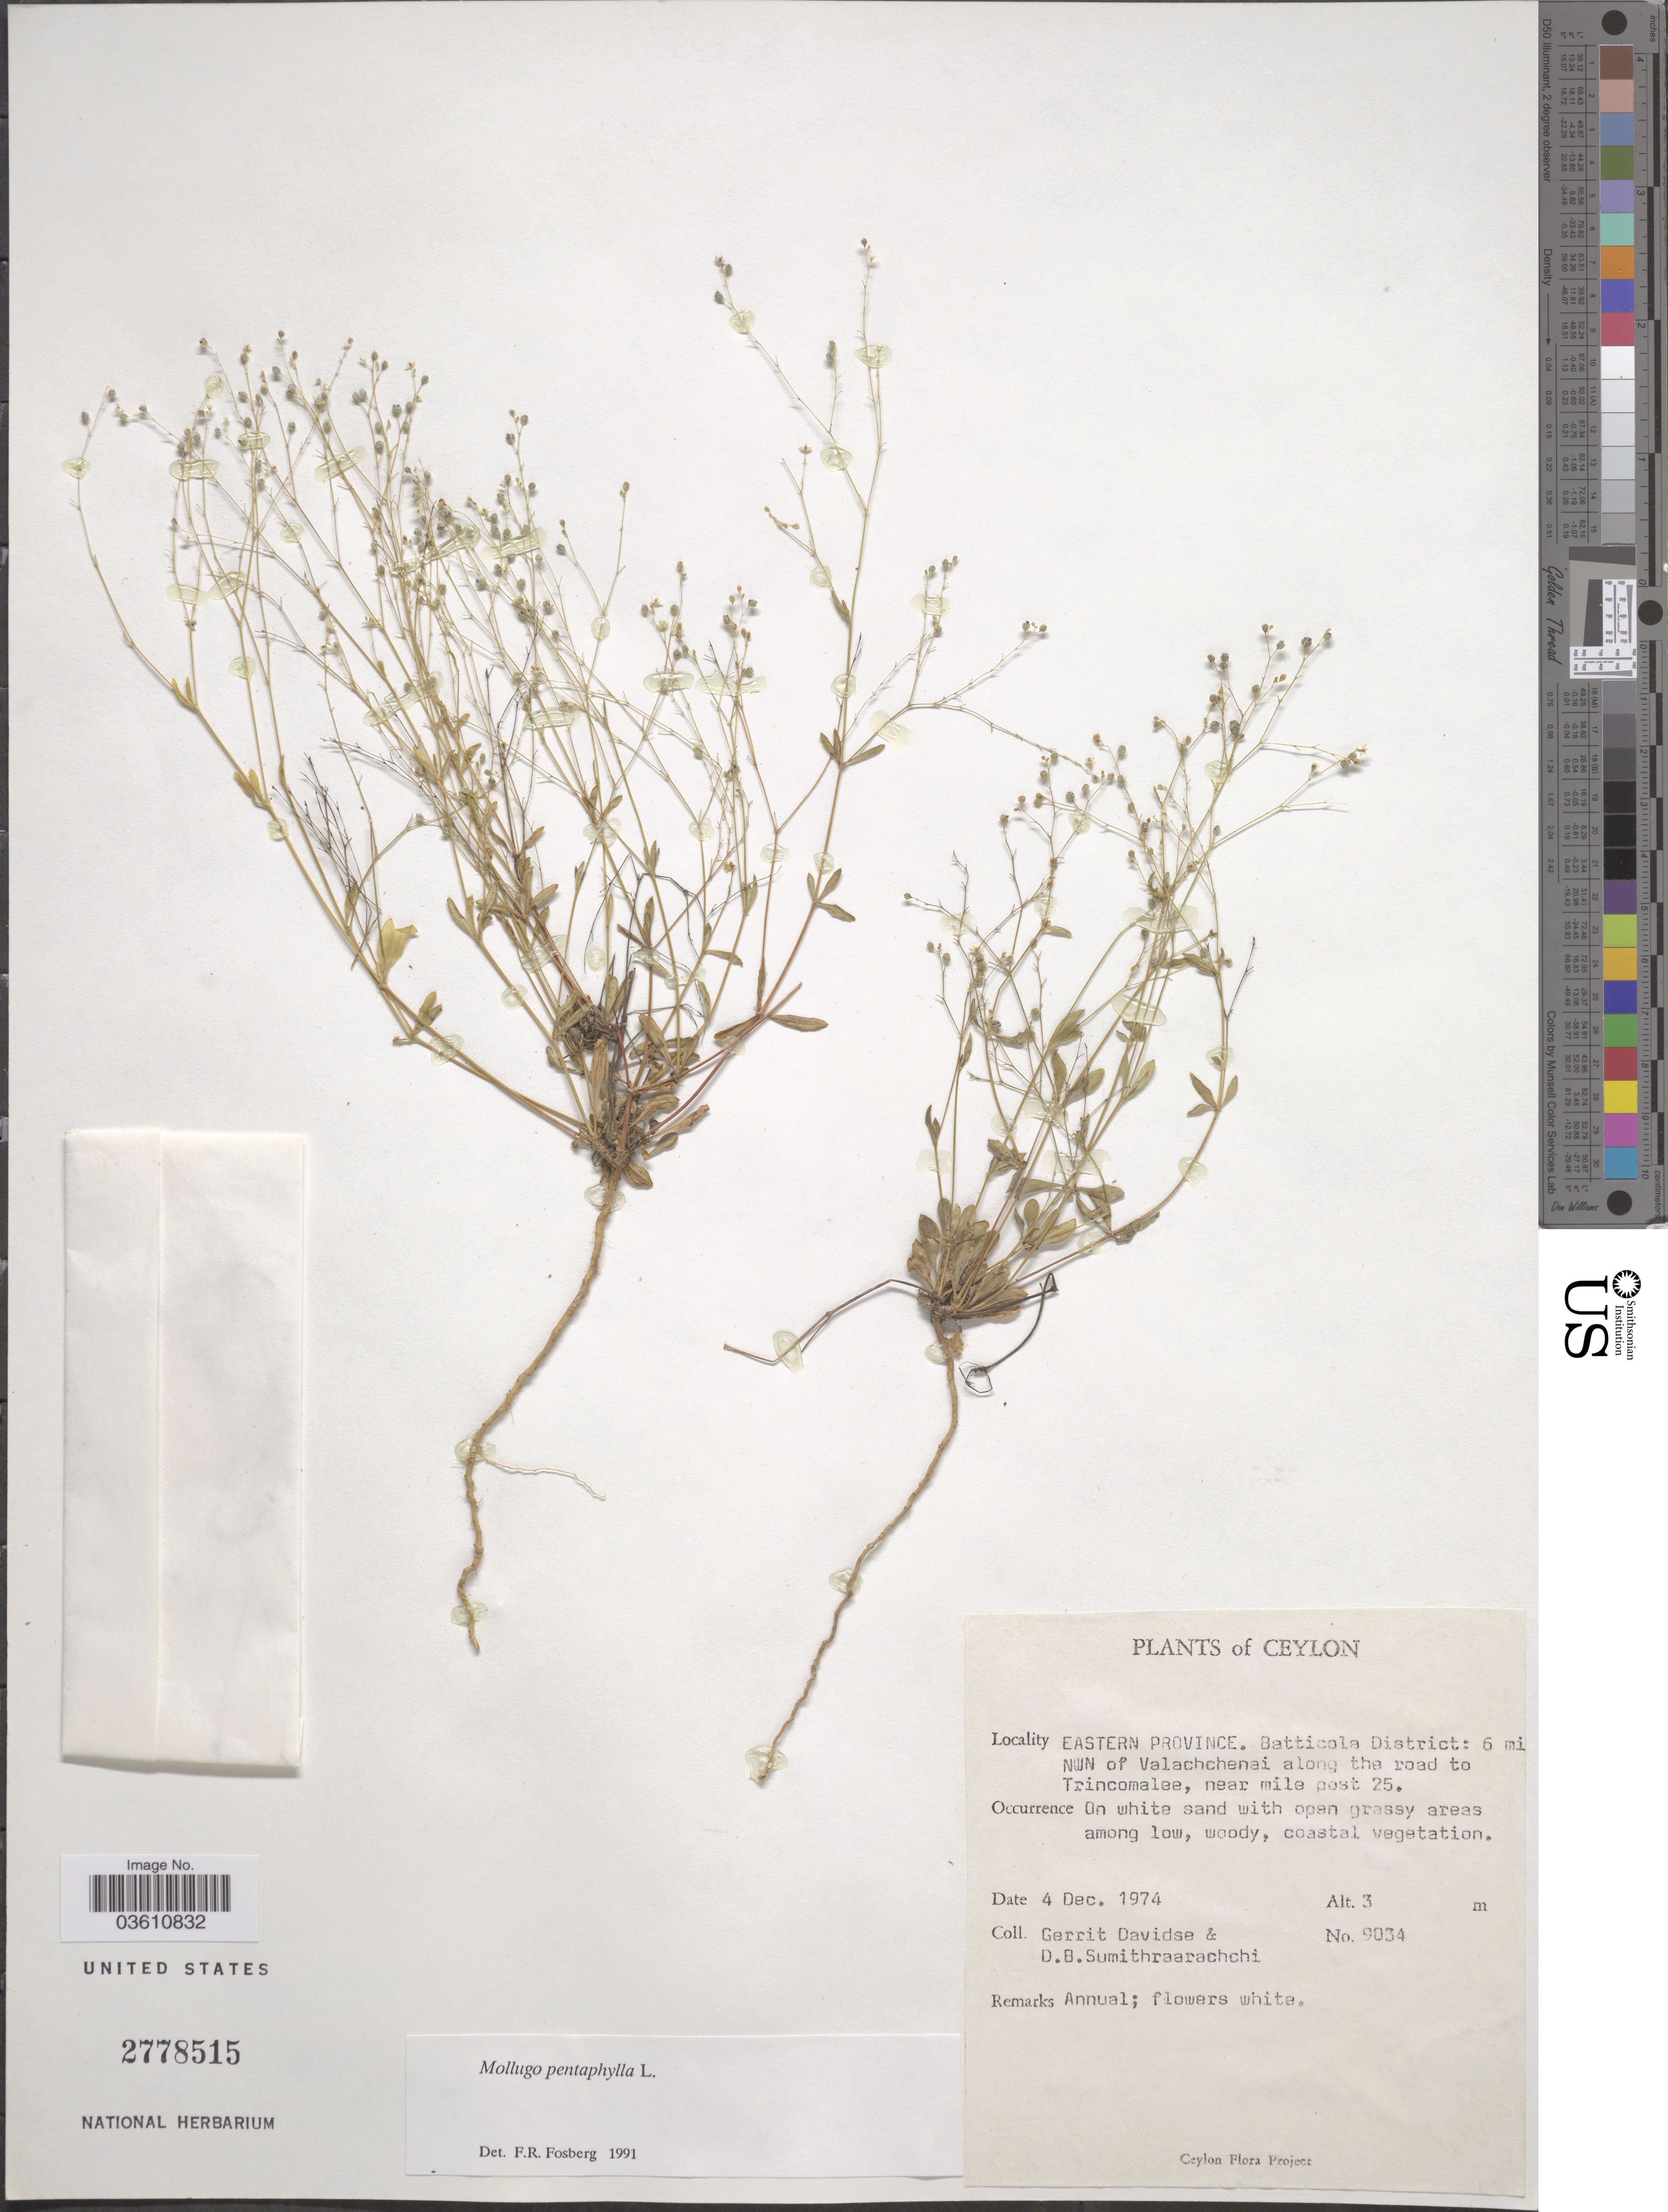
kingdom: Plantae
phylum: Tracheophyta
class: Magnoliopsida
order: Caryophyllales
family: Molluginaceae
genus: Trigastrotheca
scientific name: Trigastrotheca pentaphylla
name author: (L.) Thulin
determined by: Strong, Mark T., (BOT), Smithsonian Institution - National Museum of Natural History (UNITED STATES)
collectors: G. Davidse & D. B. Sumithraarachchi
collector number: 9034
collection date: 1974-12-04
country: Sri Lanka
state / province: Eastern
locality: Ceylon. Batticola District: 6 mi NWN of Valachchenai along the road to Trincomalee, near mile post 25.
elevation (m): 3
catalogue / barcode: US 2778515